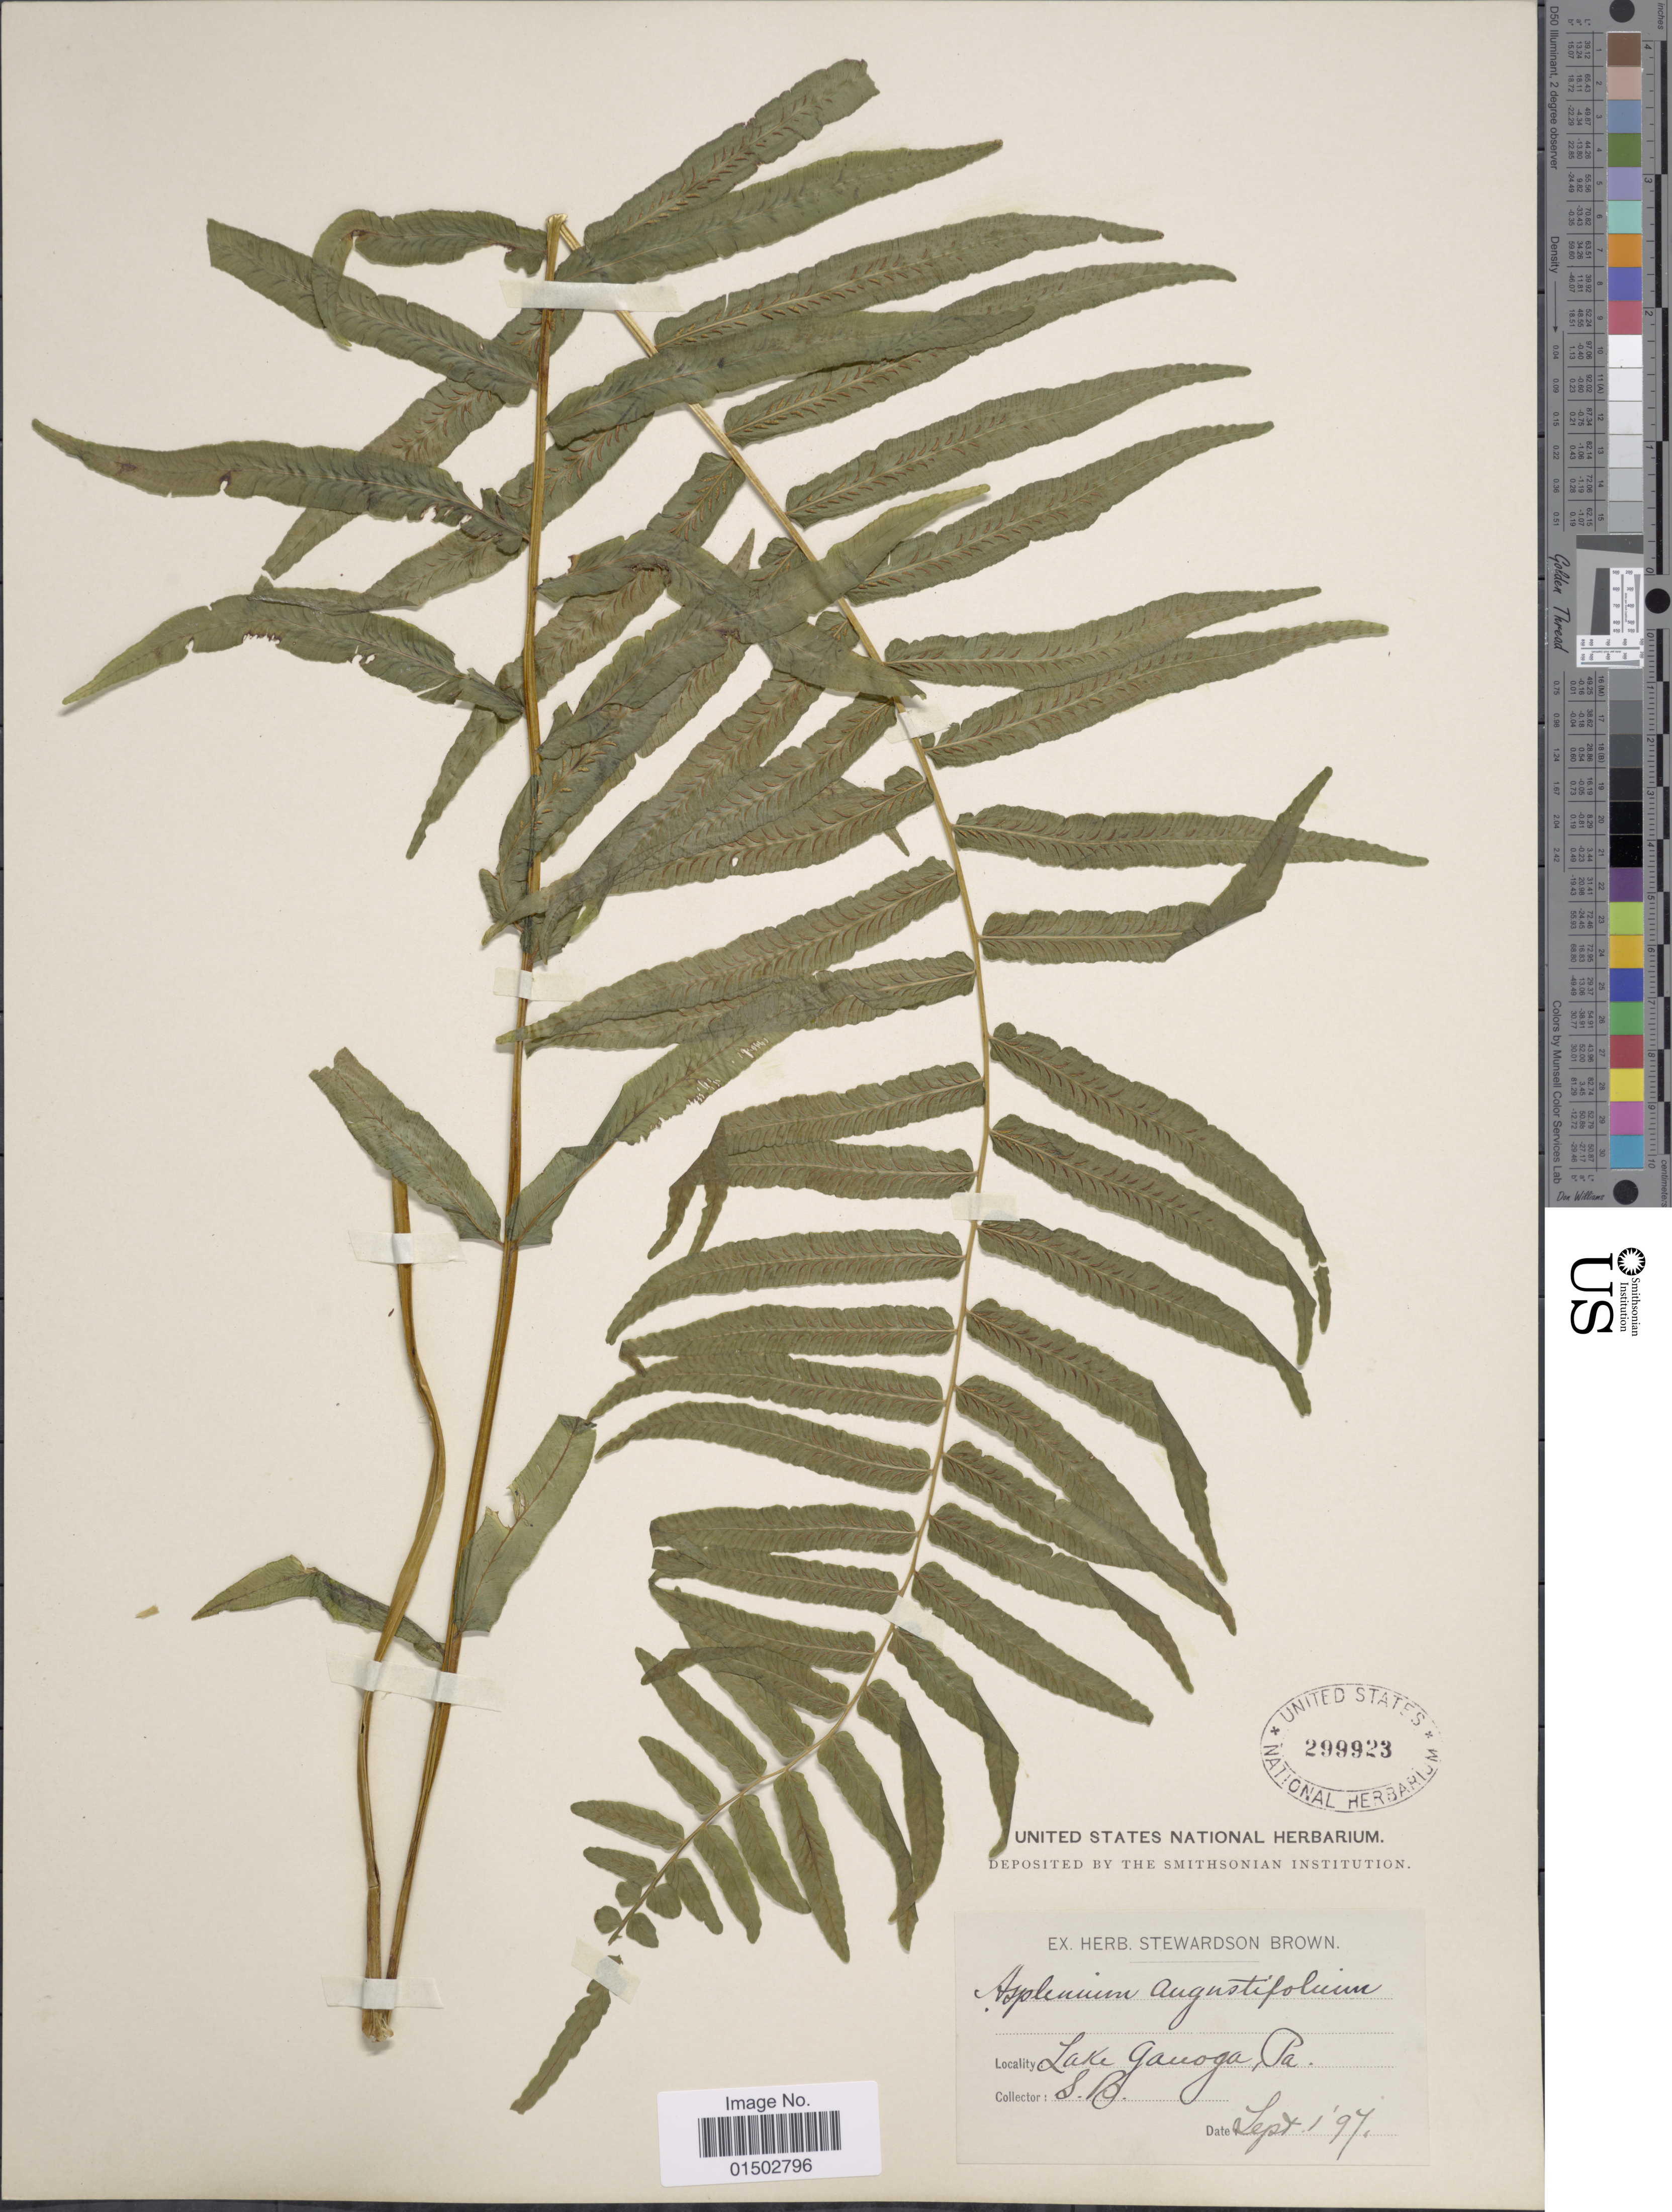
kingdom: Plantae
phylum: Tracheophyta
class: Polypodiopsida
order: Polypodiales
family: Diplaziopsidaceae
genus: Homalosorus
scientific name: Homalosorus pycnocarpos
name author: (Spreng.) Pic. Serm.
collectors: S. Brown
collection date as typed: Transcribed d/m/y: 1/9/97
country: United States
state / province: Pennsylvania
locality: Lake Ganoga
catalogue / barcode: US 299923